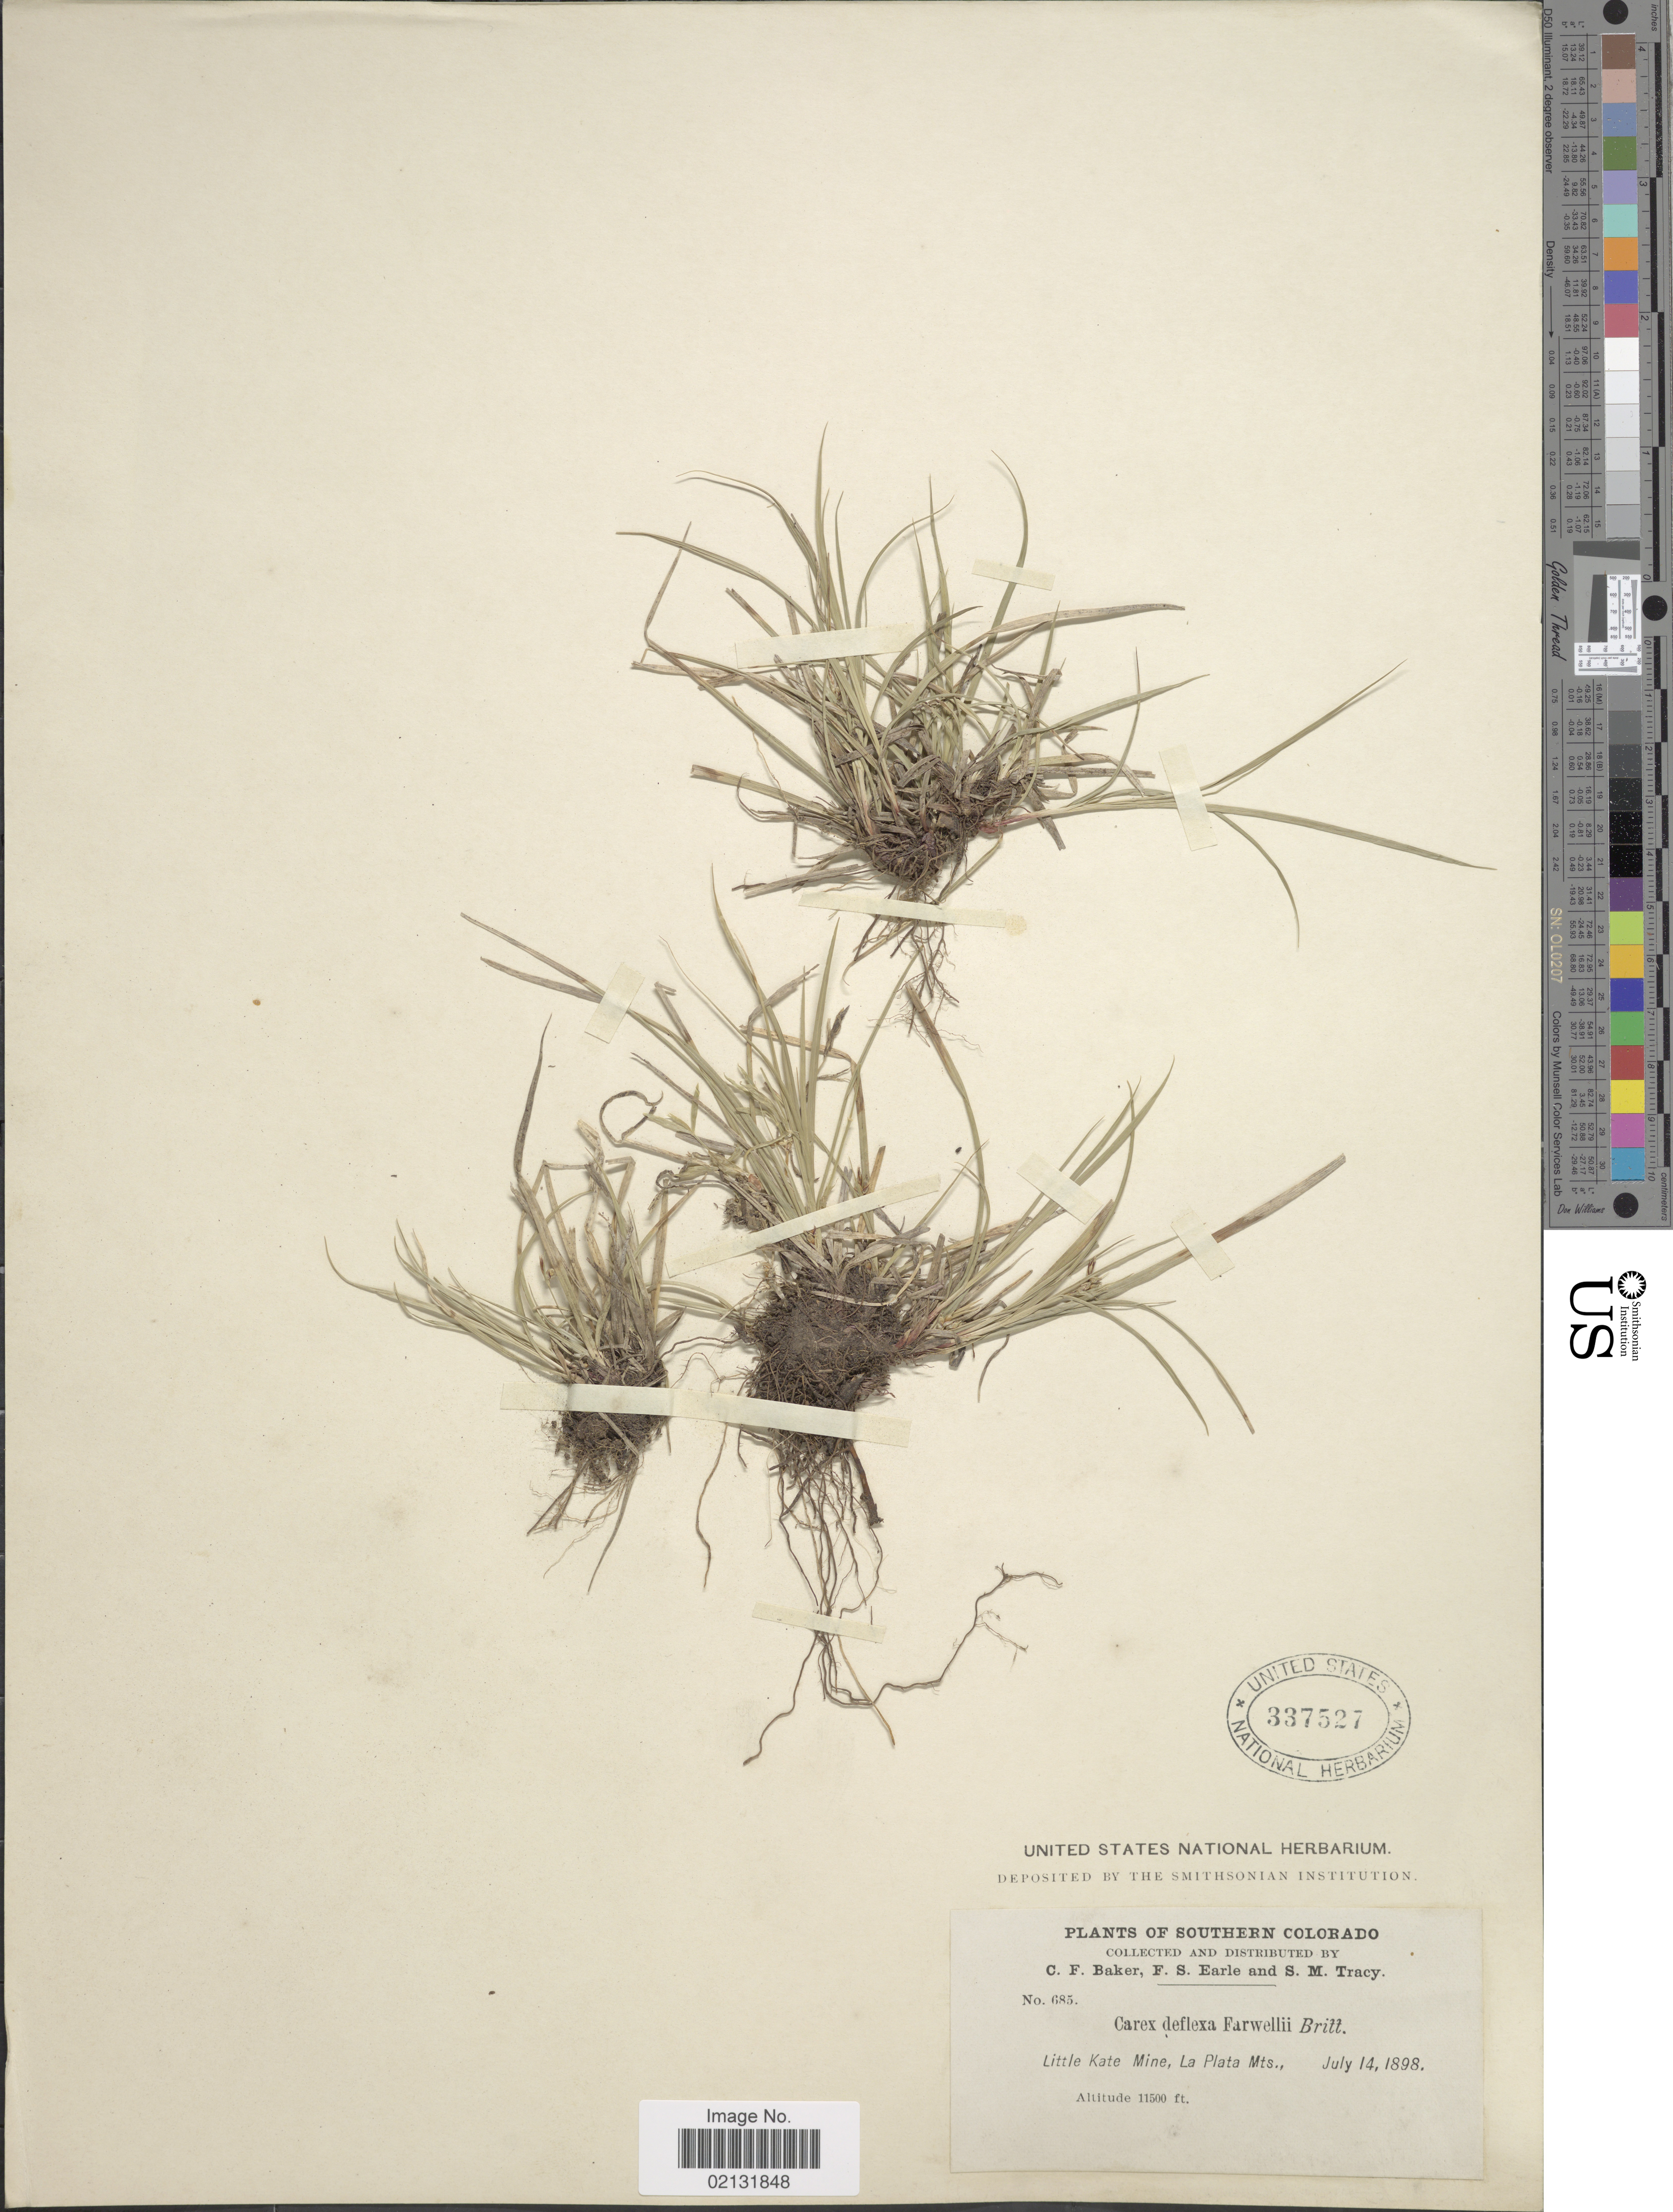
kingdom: Plantae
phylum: Tracheophyta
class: Liliopsida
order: Poales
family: Cyperaceae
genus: Carex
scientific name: Carex rossii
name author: Boott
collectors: C. F. Baker, F. S. Earle & S. M. Tracy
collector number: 685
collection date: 1898-07-14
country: United States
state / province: Colorado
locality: Southern Colorado, Little Kate Mine, La Plata Mts.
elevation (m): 3505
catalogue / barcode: US 337527